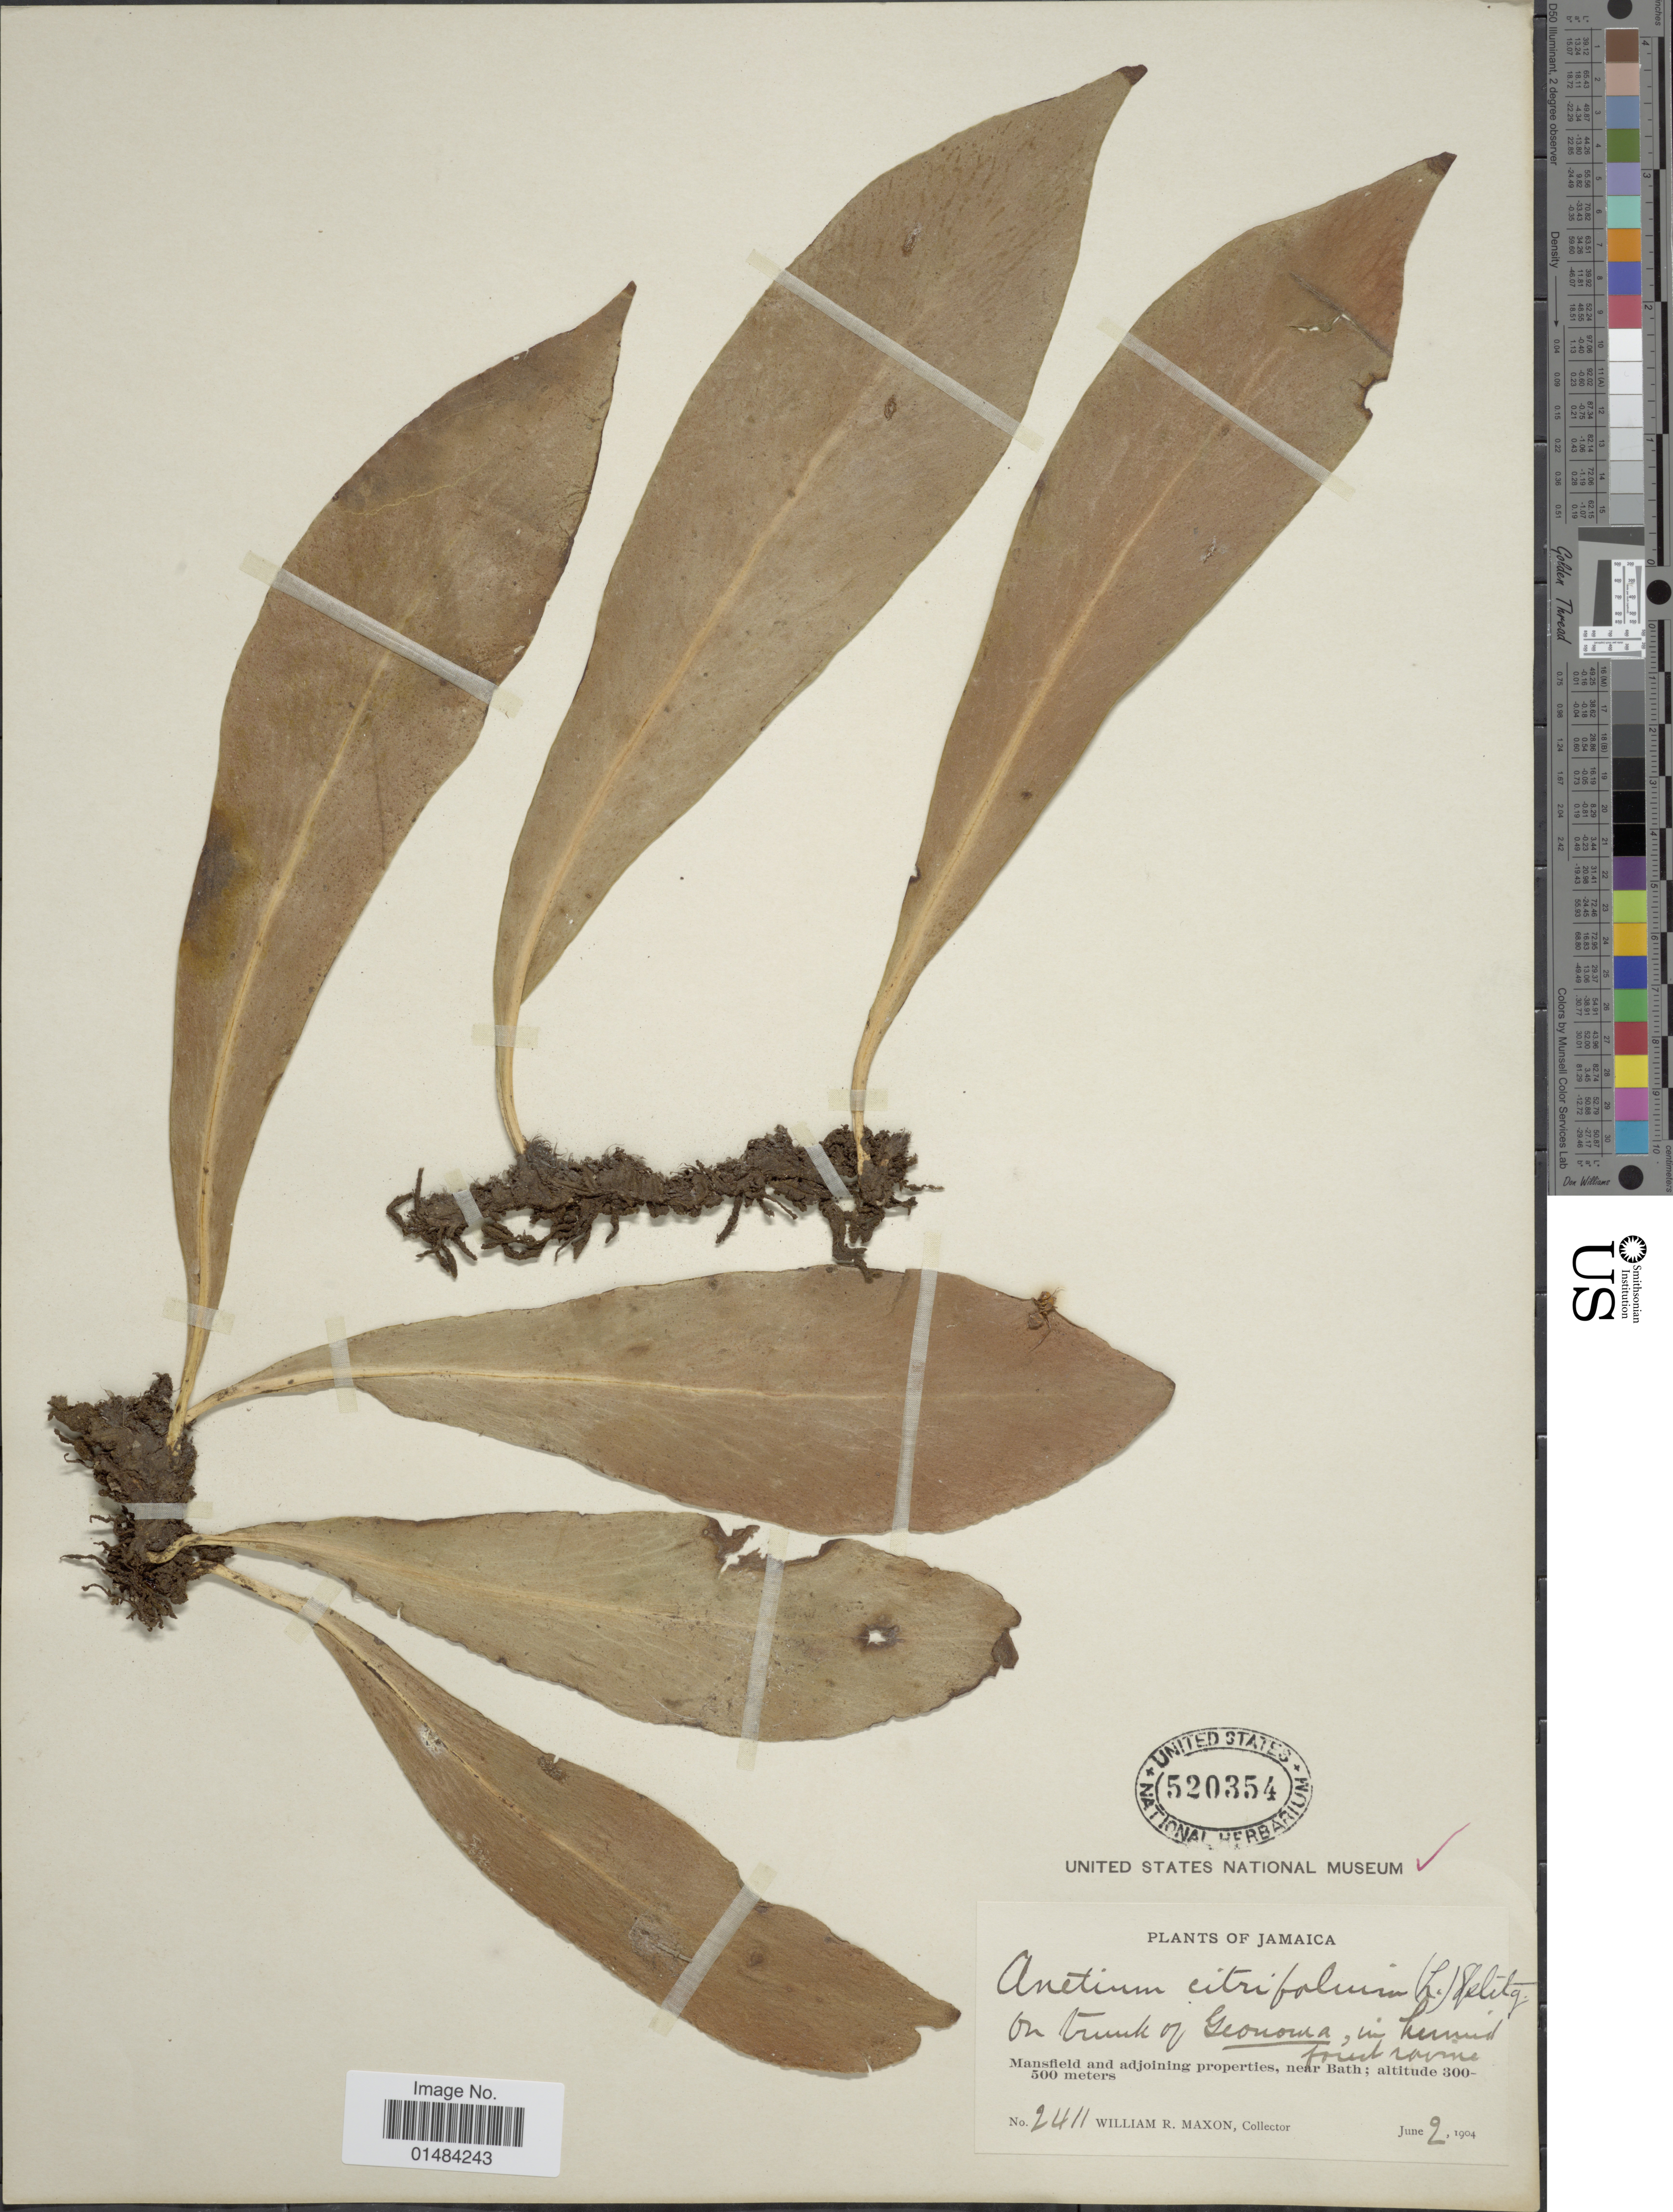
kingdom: Plantae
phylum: Tracheophyta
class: Polypodiopsida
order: Polypodiales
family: Pteridaceae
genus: Anetium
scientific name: Anetium citrifolium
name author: (L.) Splitg.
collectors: W. R. Maxon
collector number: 2411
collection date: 1904-06-02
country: Jamaica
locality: Jamaica, Mansfield and adjoining properties, near Bath.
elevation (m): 300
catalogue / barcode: US 520354